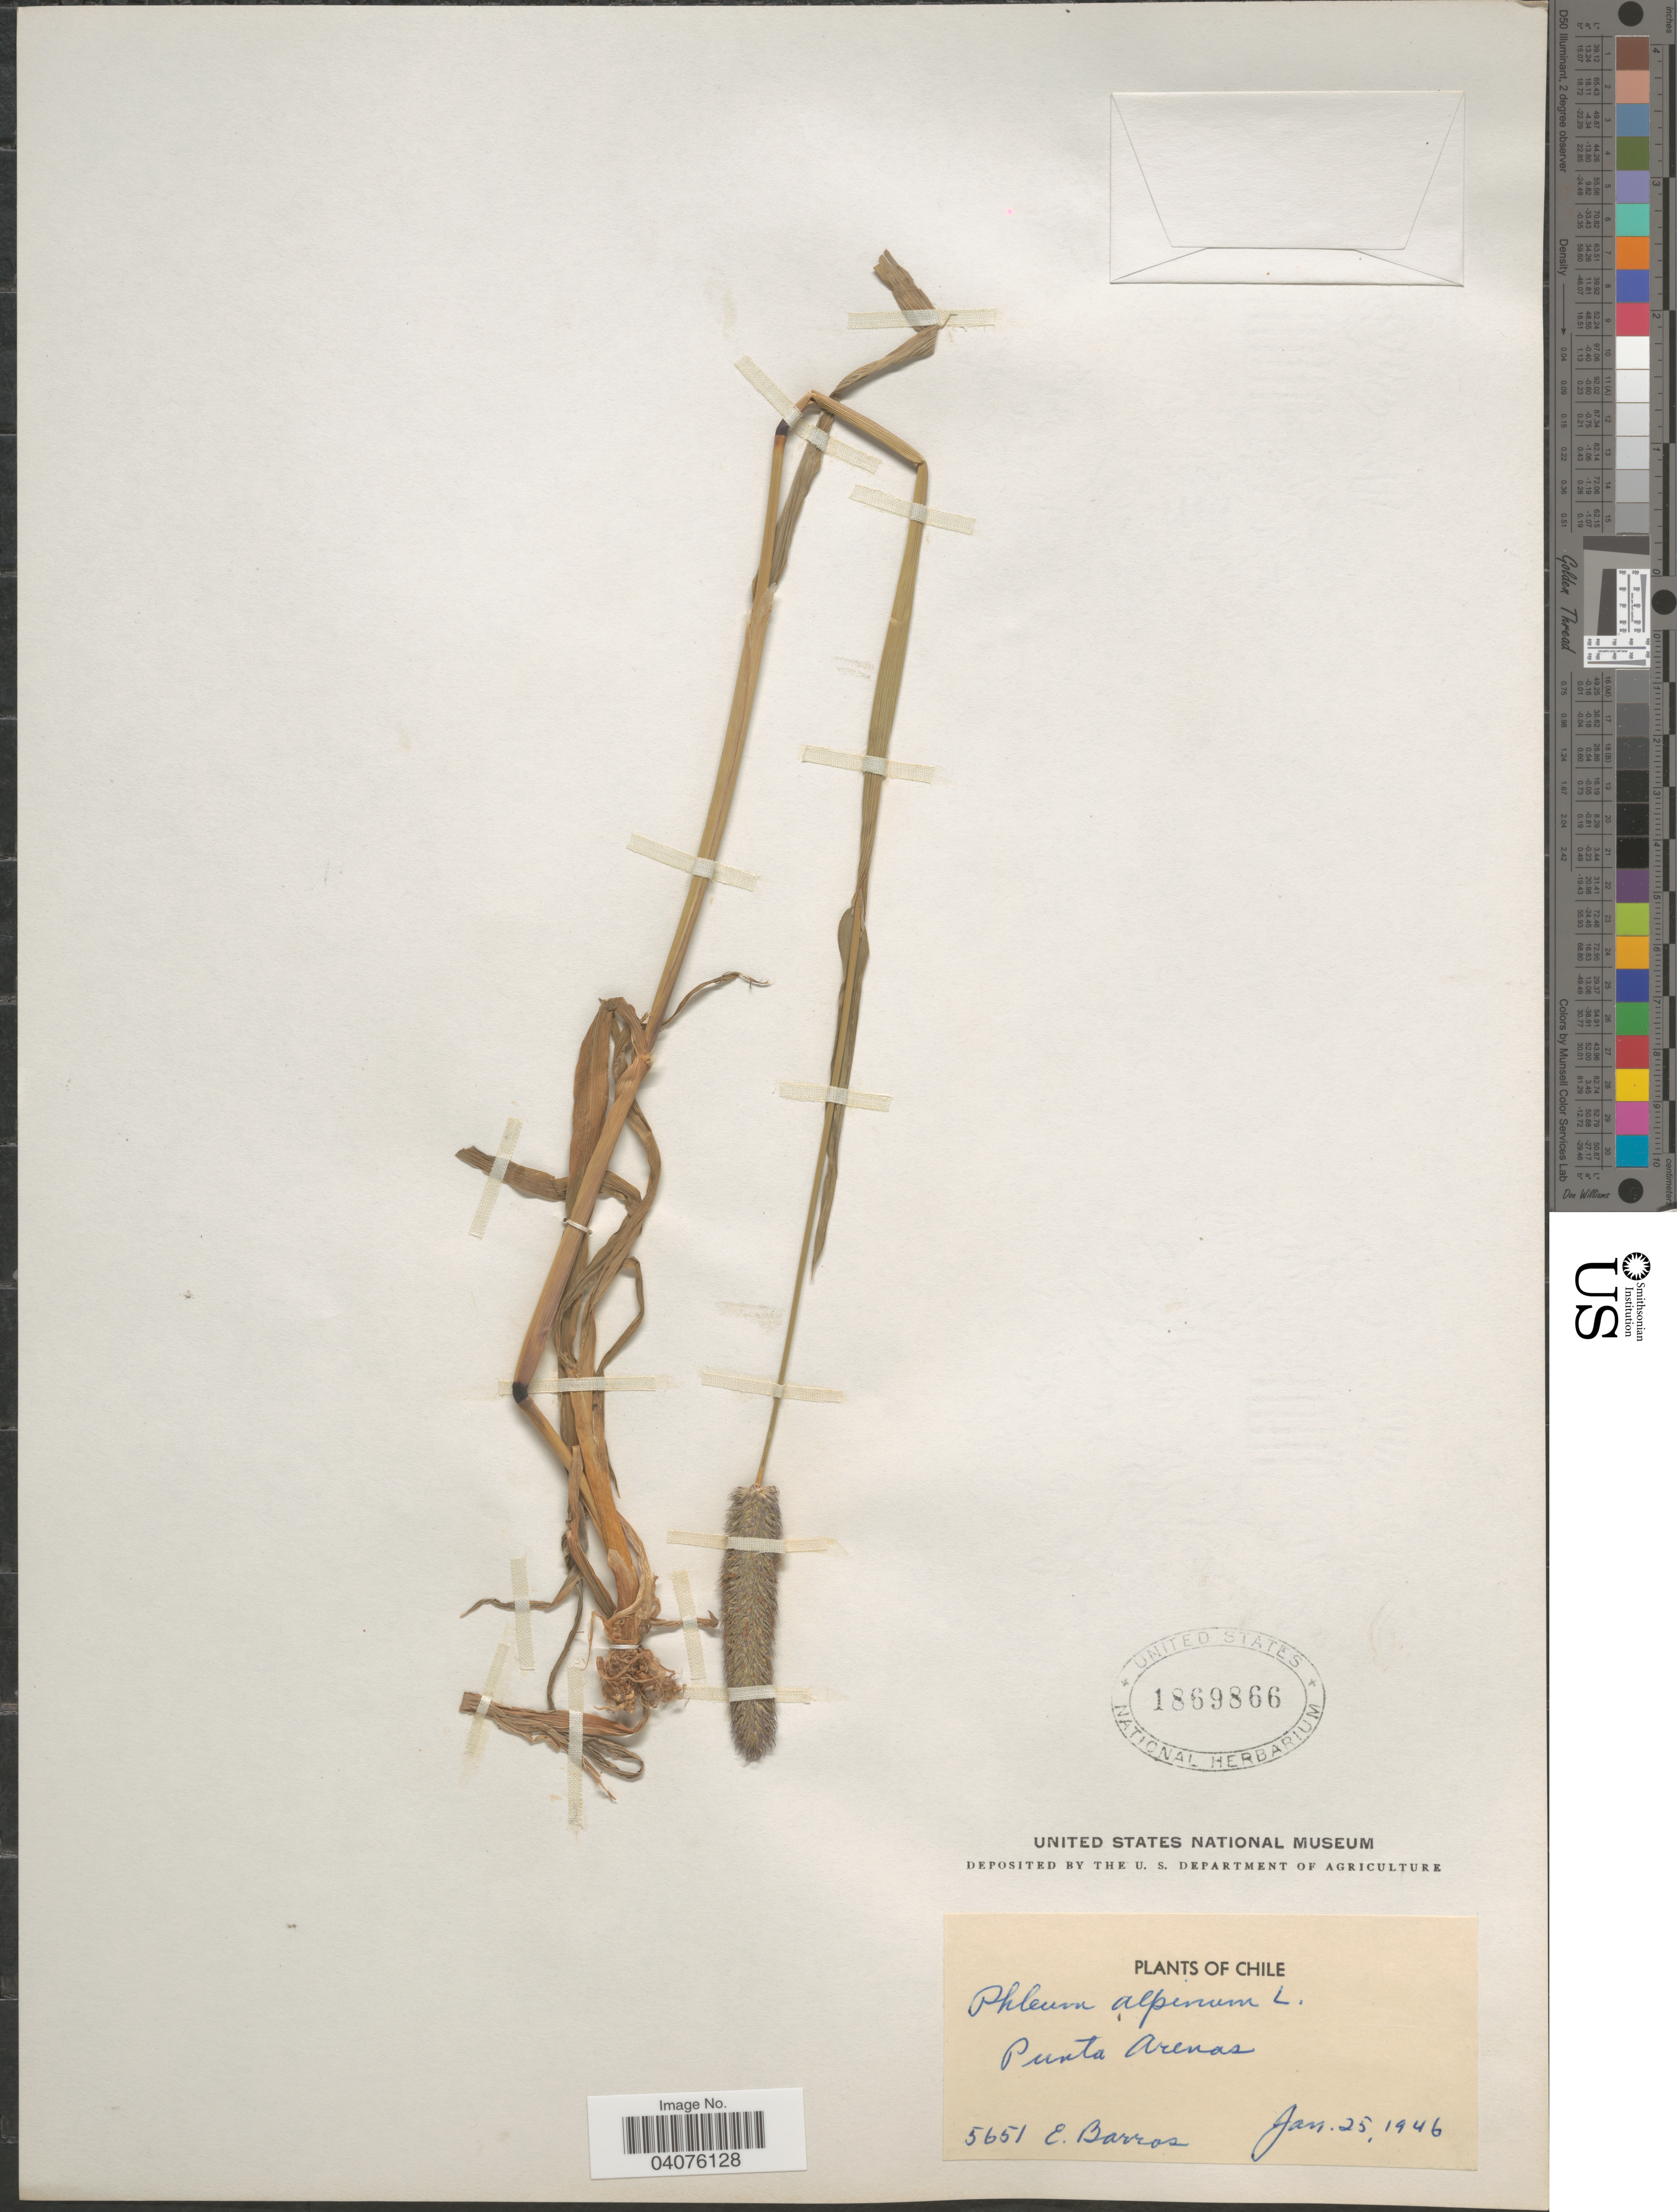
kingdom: Plantae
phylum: Tracheophyta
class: Liliopsida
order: Poales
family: Poaceae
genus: Phleum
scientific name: Phleum alpinum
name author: L.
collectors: E. Barros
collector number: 5651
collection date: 1946-01-25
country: Chile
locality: Punta Arenas.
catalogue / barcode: US 1869866